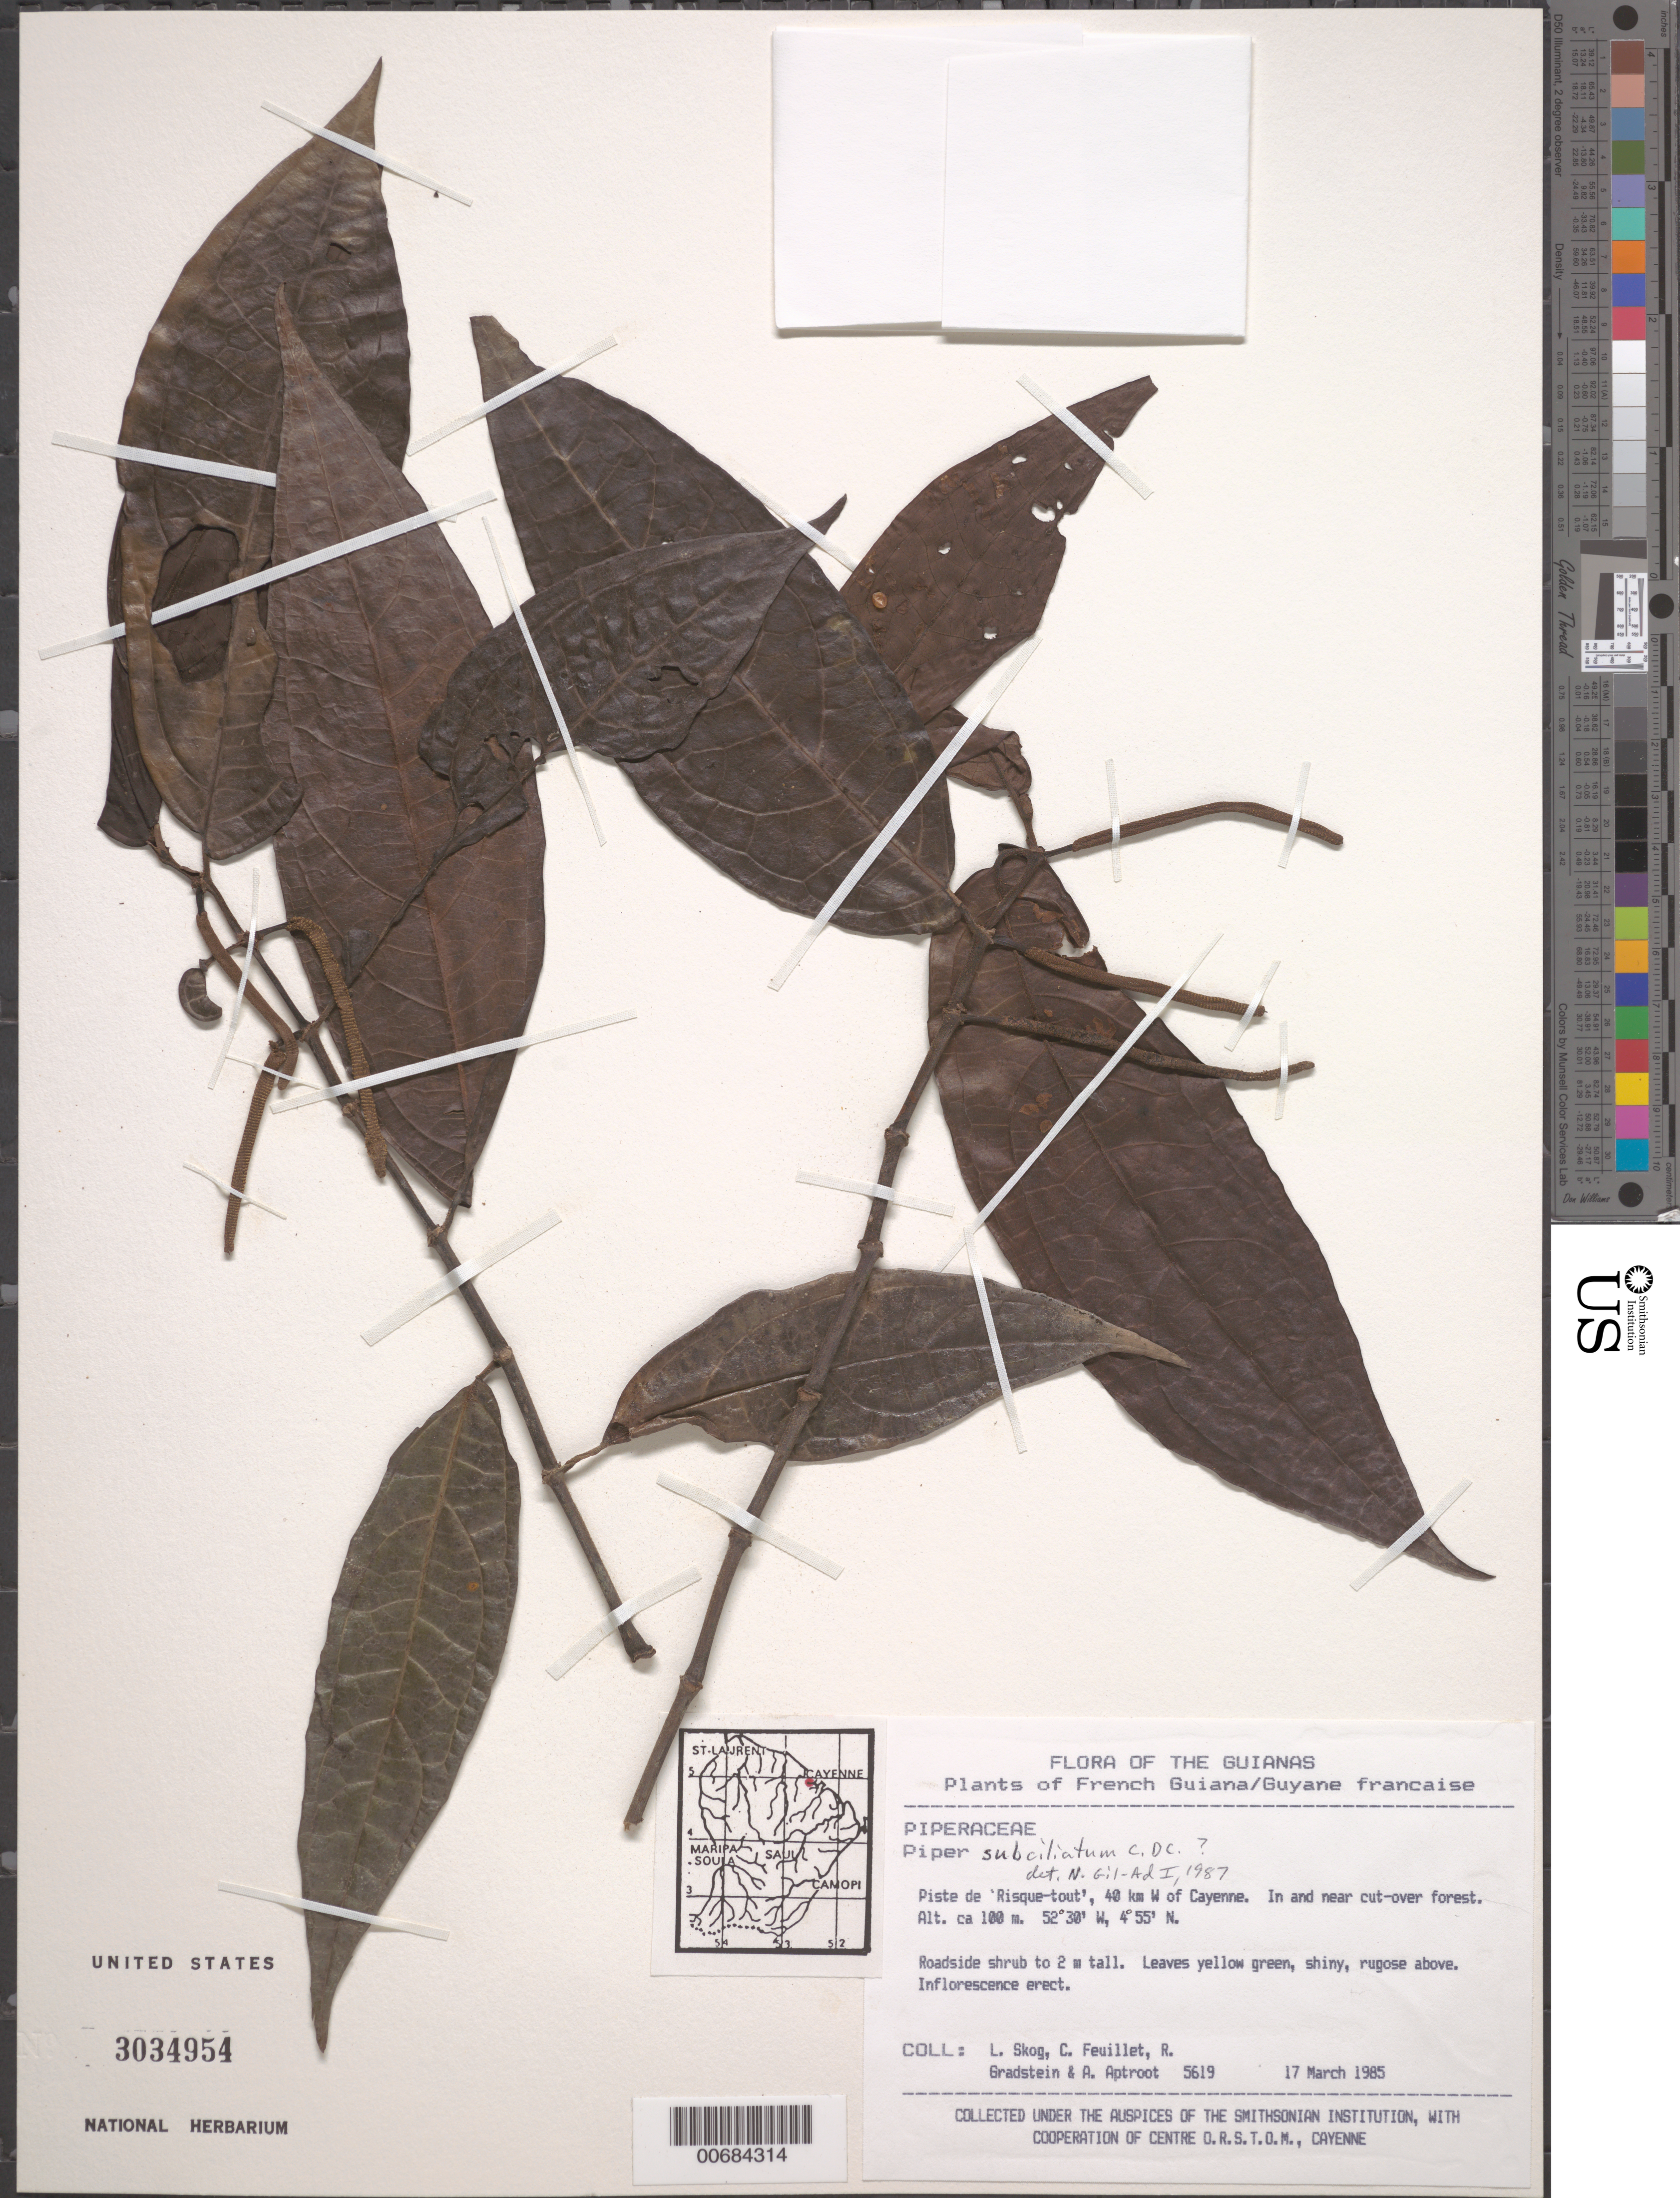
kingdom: Plantae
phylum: Tracheophyta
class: Magnoliopsida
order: Piperales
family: Piperaceae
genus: Piper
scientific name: Piper subciliatum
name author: C. DC.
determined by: Gil-Ad, N. L.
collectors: L. E. Skog, C. Feuillet, R. Gradstein & A. Aptroot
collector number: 5619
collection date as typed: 17 March 1985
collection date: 1985-03-17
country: French Guiana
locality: Piste de 'Risque-tout', 40 km W of Cayenne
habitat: In and near cut-over forest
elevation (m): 100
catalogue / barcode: US 3034954